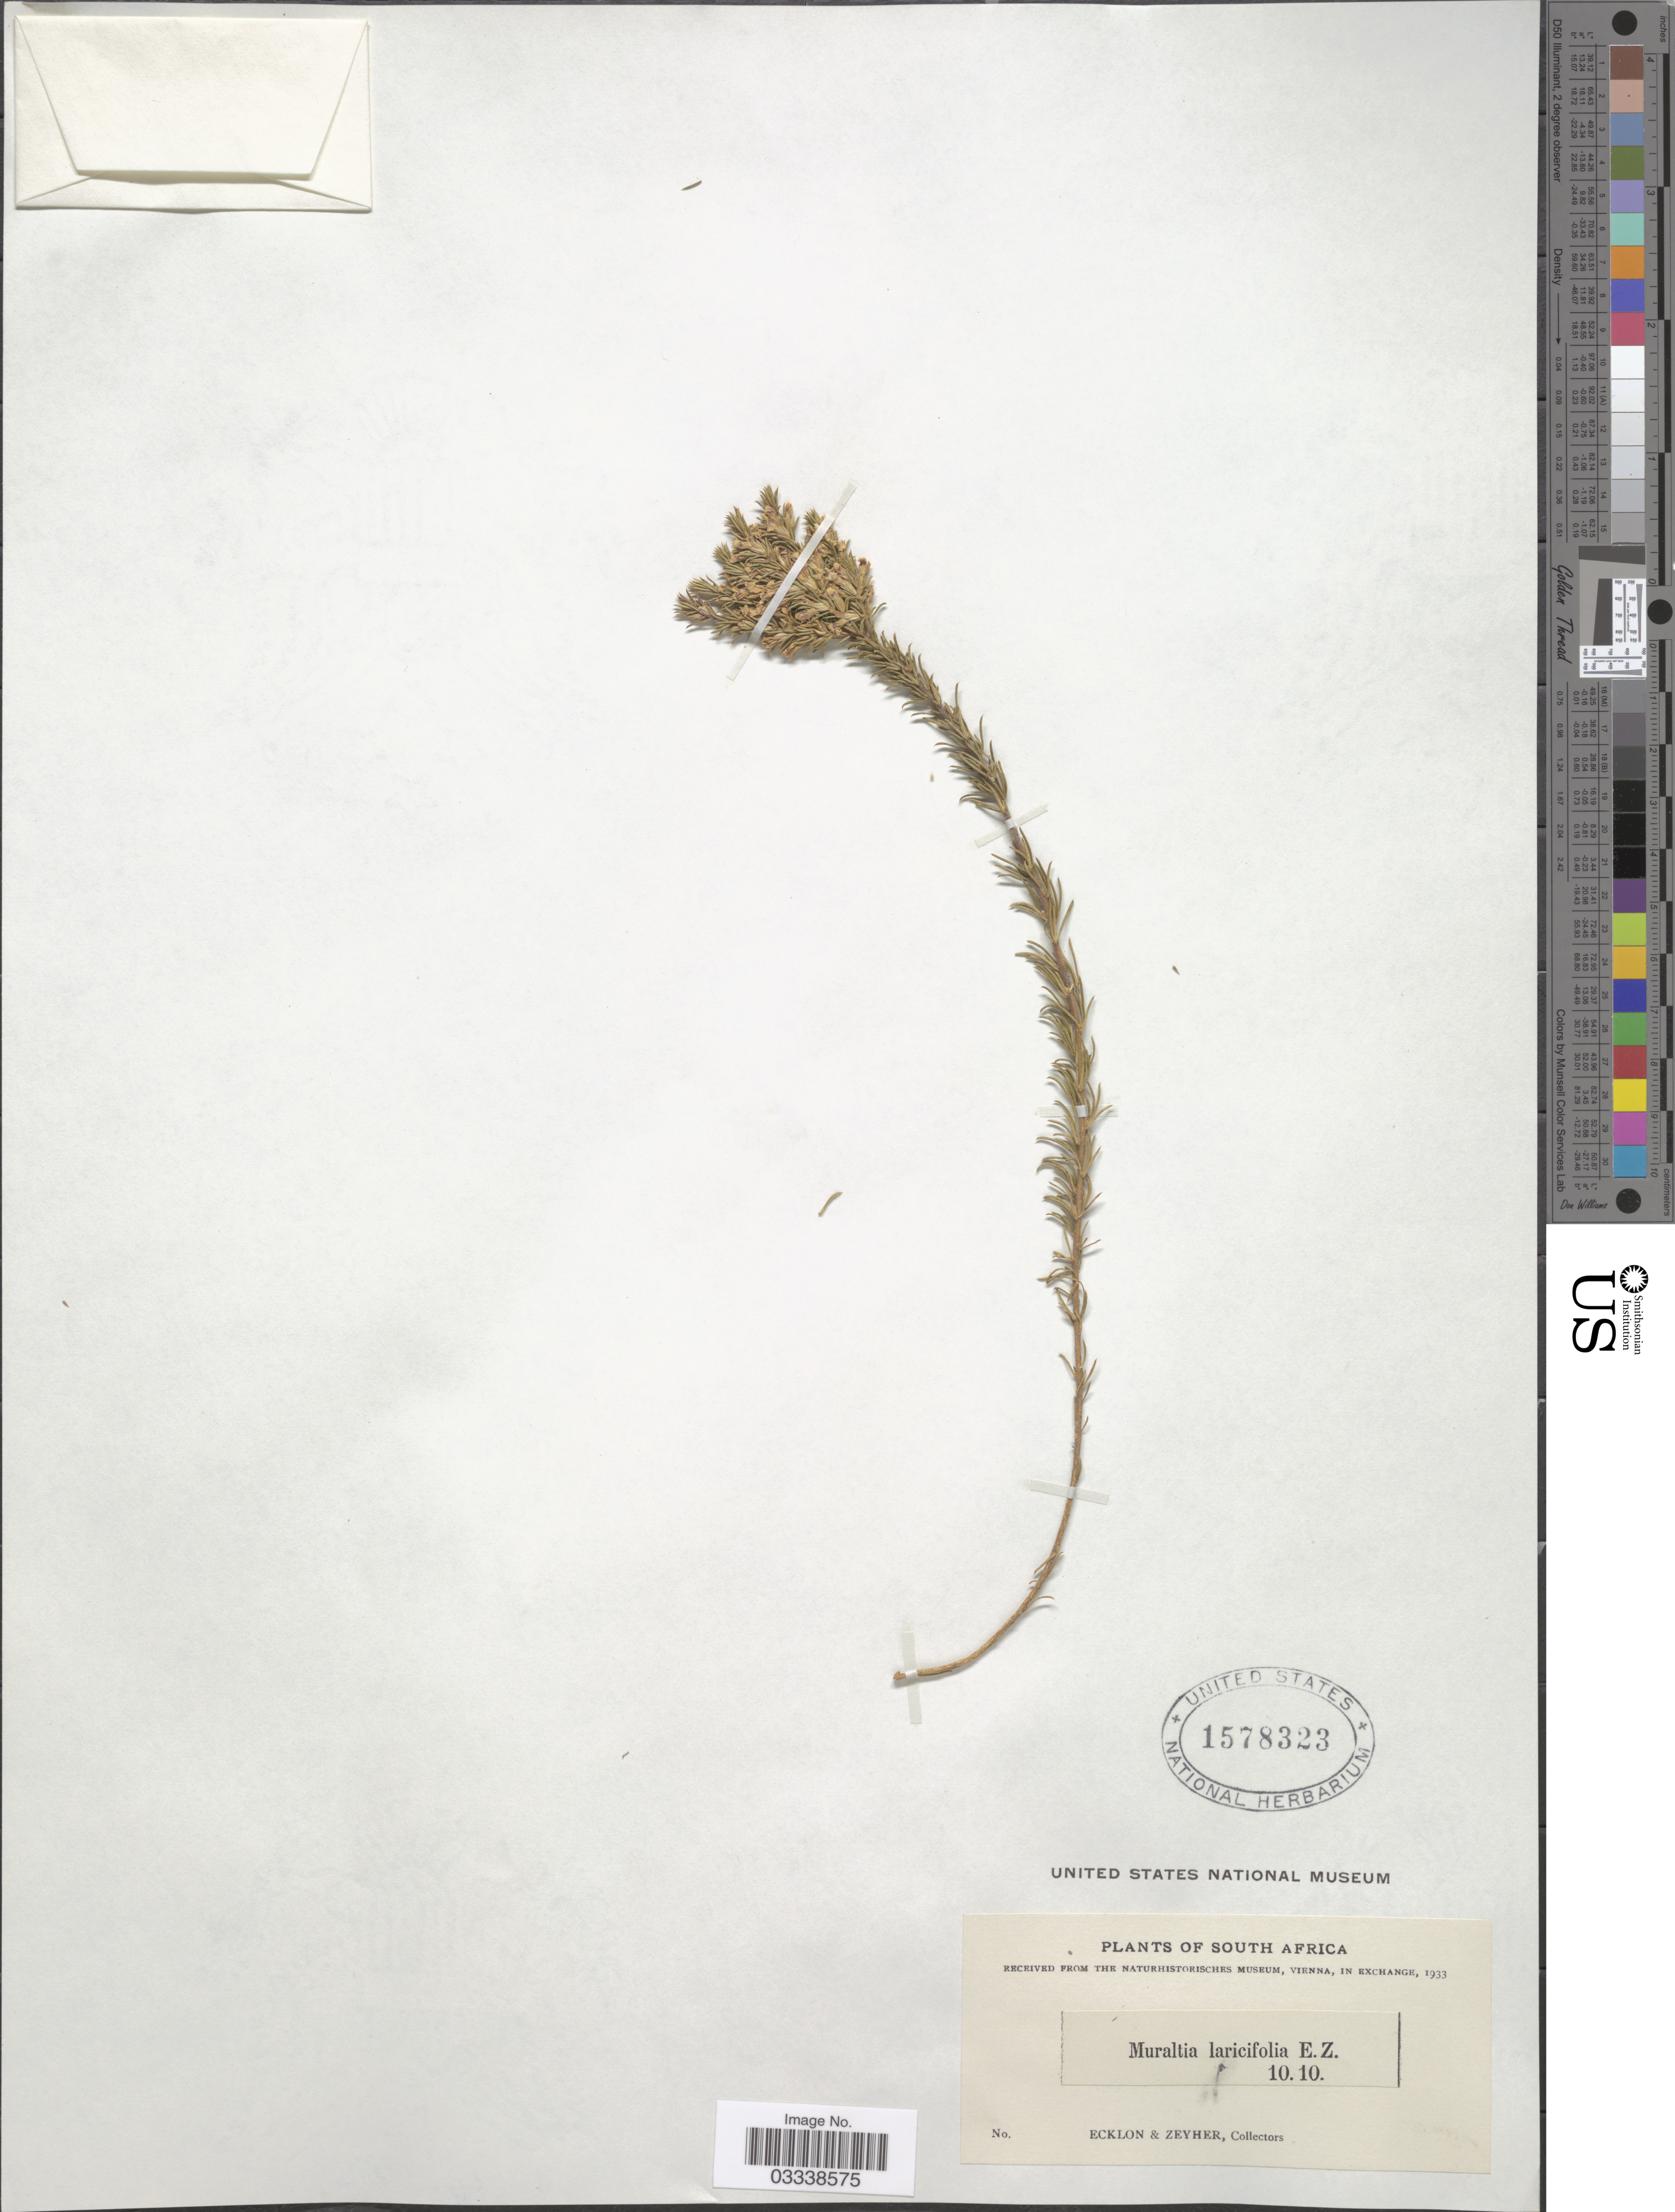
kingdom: Plantae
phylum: Tracheophyta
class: Magnoliopsida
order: Fabales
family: Polygalaceae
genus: Muraltia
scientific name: Muraltia laricifolia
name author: Eckl. & Zeyh.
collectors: -. Ecklon & -. Zeyher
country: South Africa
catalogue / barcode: US 1578323